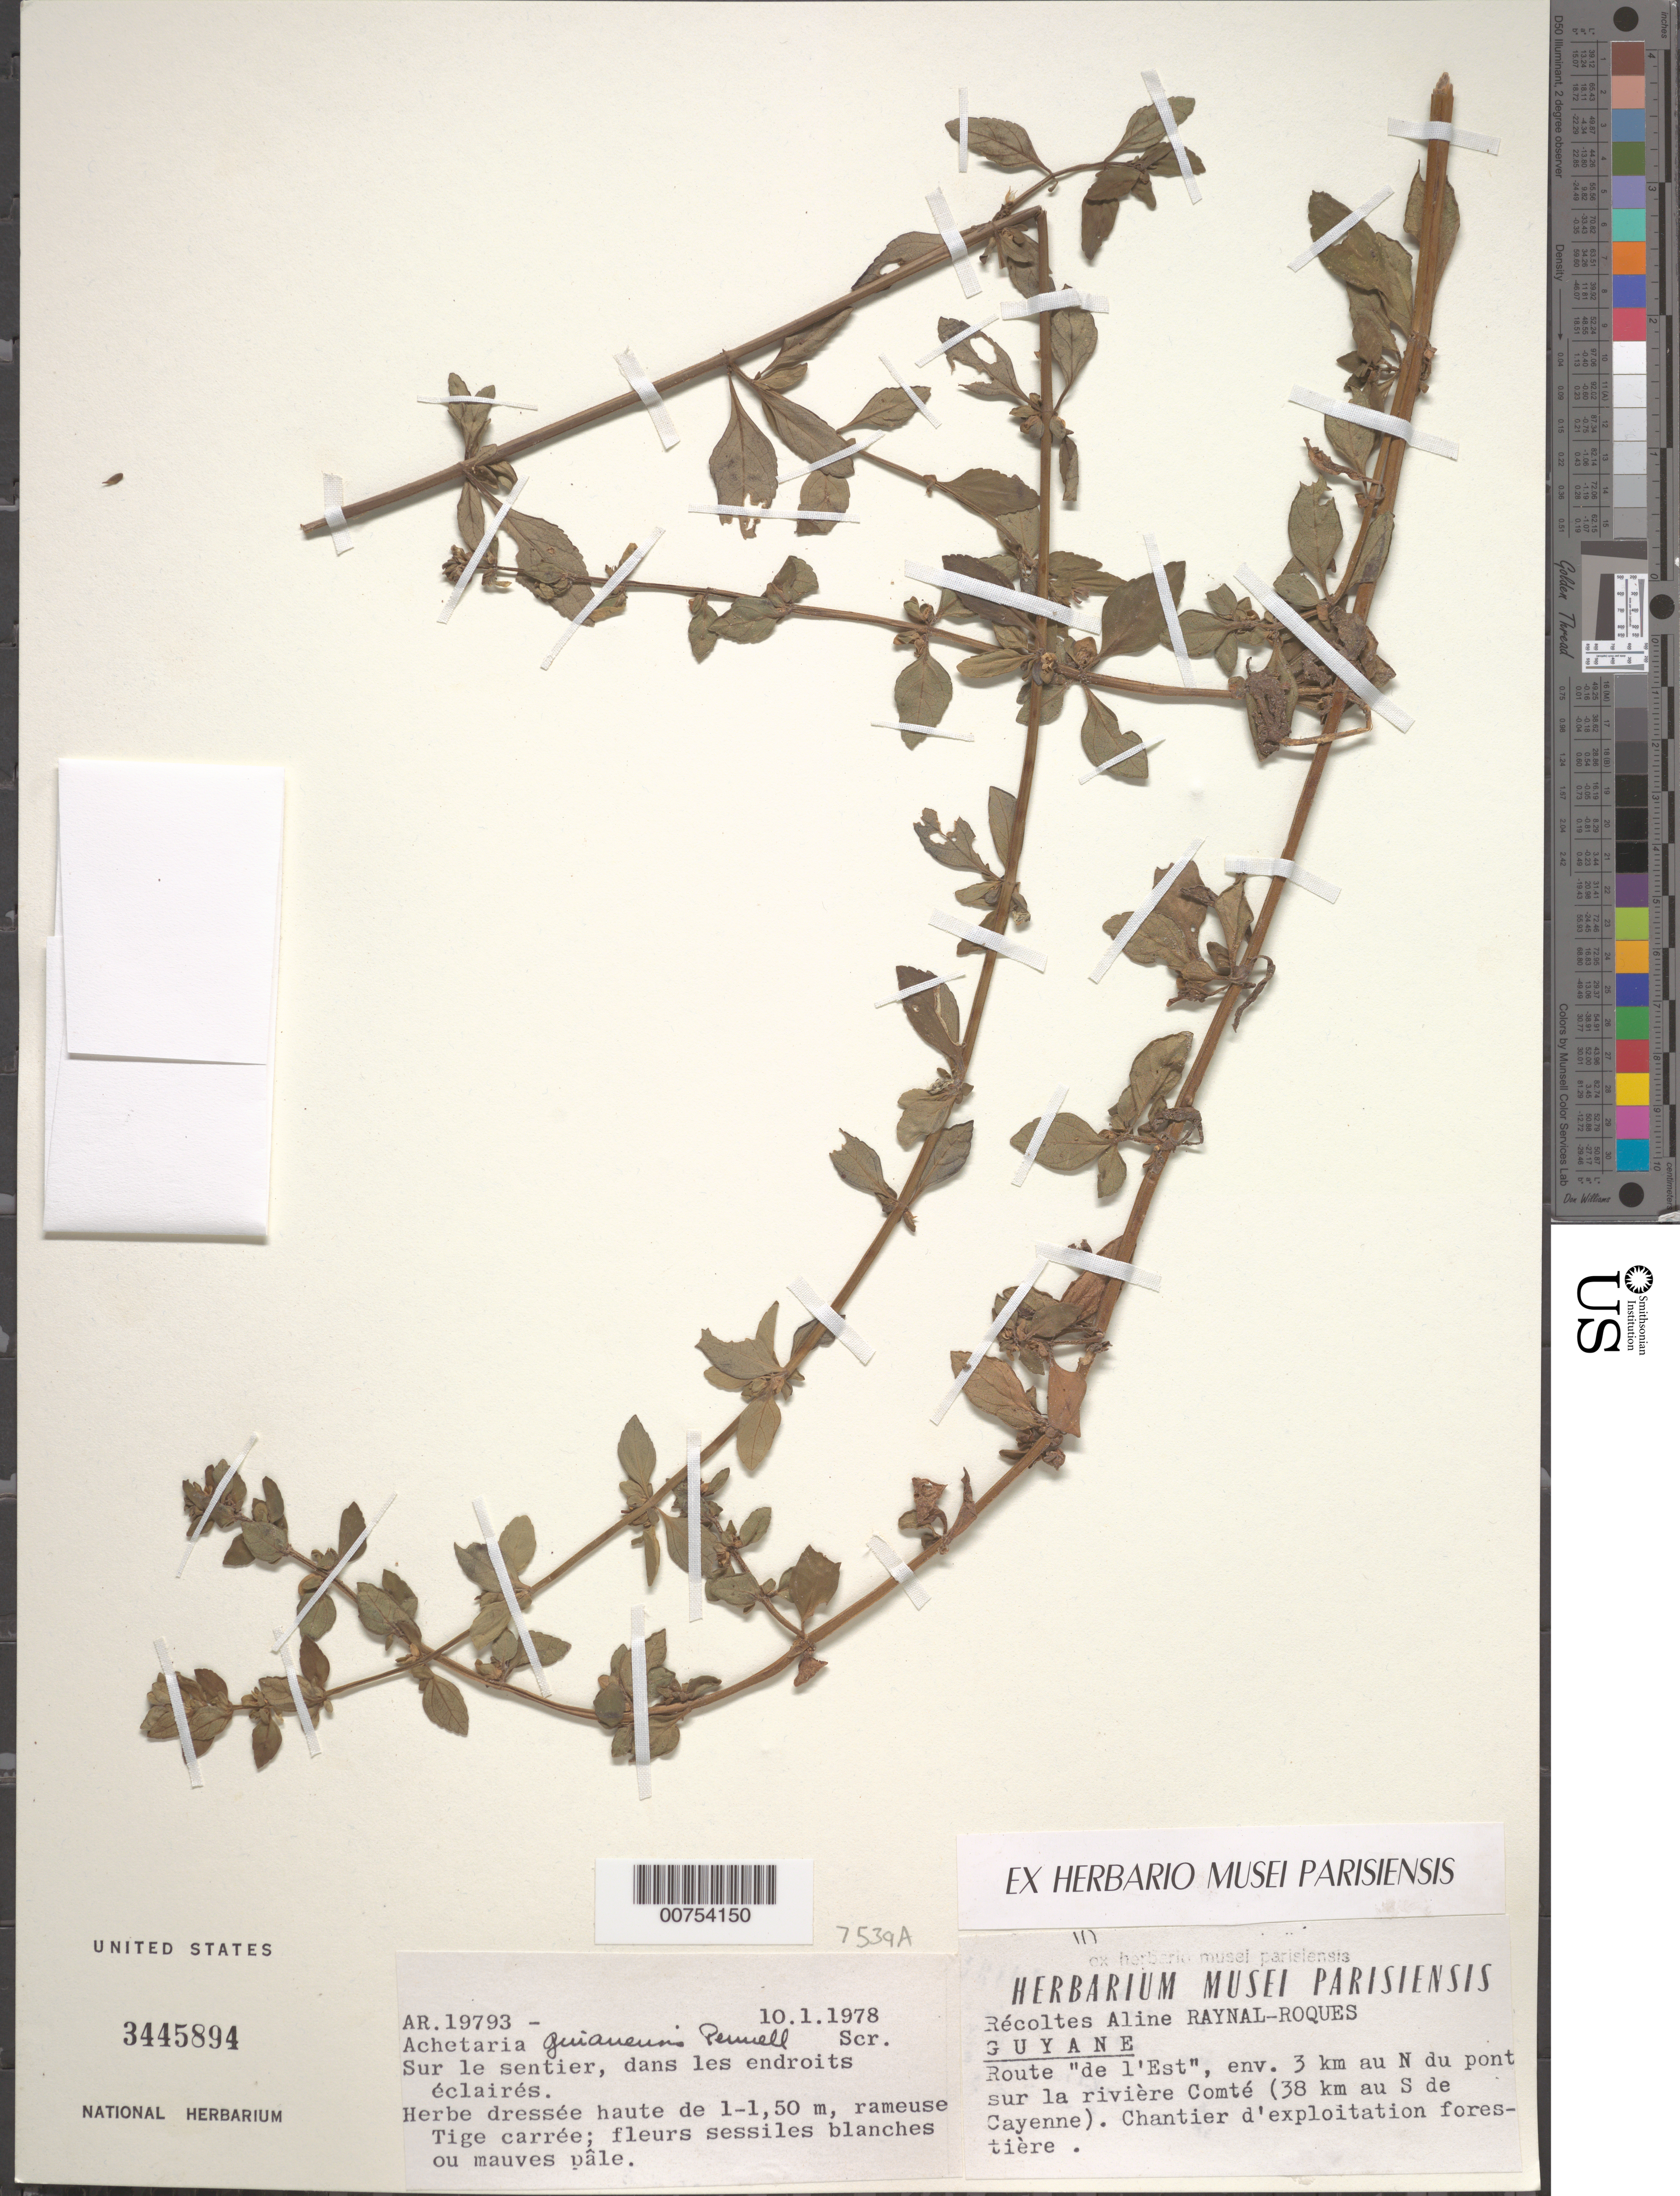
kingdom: Plantae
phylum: Tracheophyta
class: Magnoliopsida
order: Lamiales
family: Plantaginaceae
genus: Matourea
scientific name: Matourea scutellarioides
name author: (Benth.) Colletta & V.C. Souza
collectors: A. M. Raynal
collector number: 19793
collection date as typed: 10-Jan-78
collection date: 1978-01-10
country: French Guiana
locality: Route de l'Est, 3 km N of Comté R., 38 km S of Cayenne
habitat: Sur le sentier, dans les endroits eclaires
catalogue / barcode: US 3445894